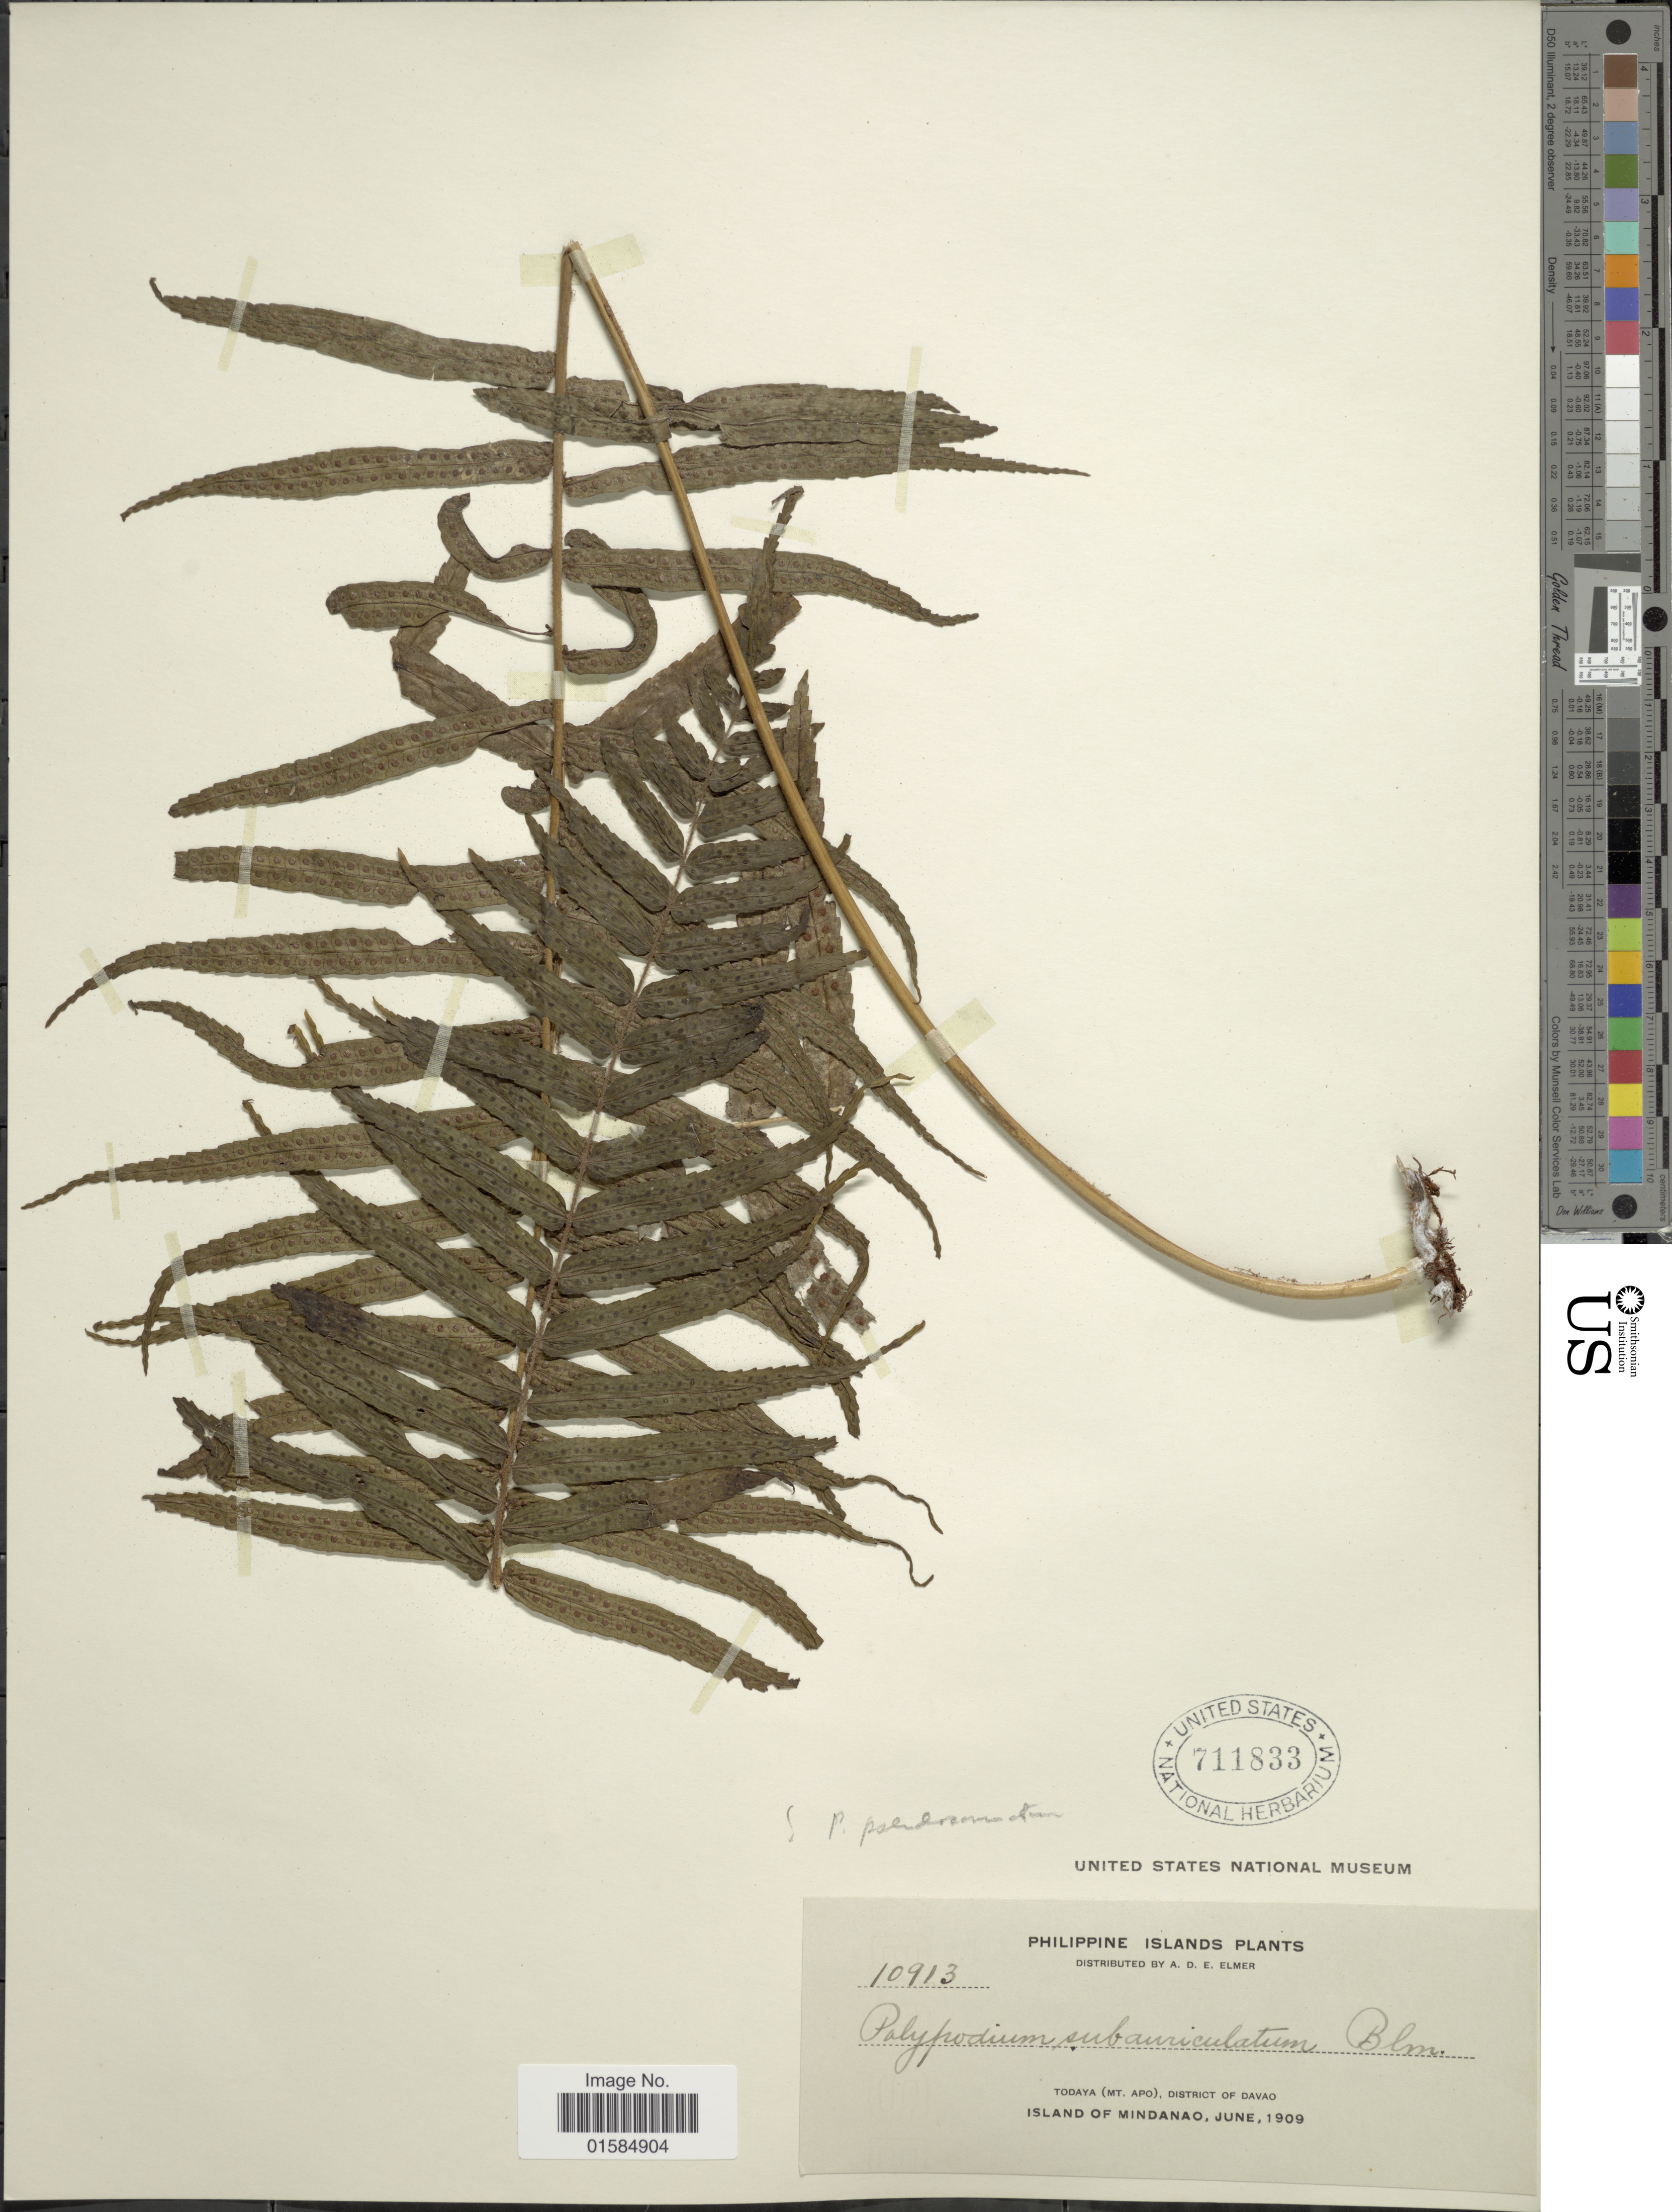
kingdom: Plantae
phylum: Tracheophyta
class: Polypodiopsida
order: Polypodiales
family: Polypodiaceae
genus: Goniophlebium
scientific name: Goniophlebium subauriculatum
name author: (Blume) C. Presl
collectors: A. D. E. Elmer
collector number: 10913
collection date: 1909-06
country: Philippines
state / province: Davao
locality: Philippine Islands, Todaya (Mt. Apo), District of Davao, Island of Mindanao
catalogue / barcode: US 711833